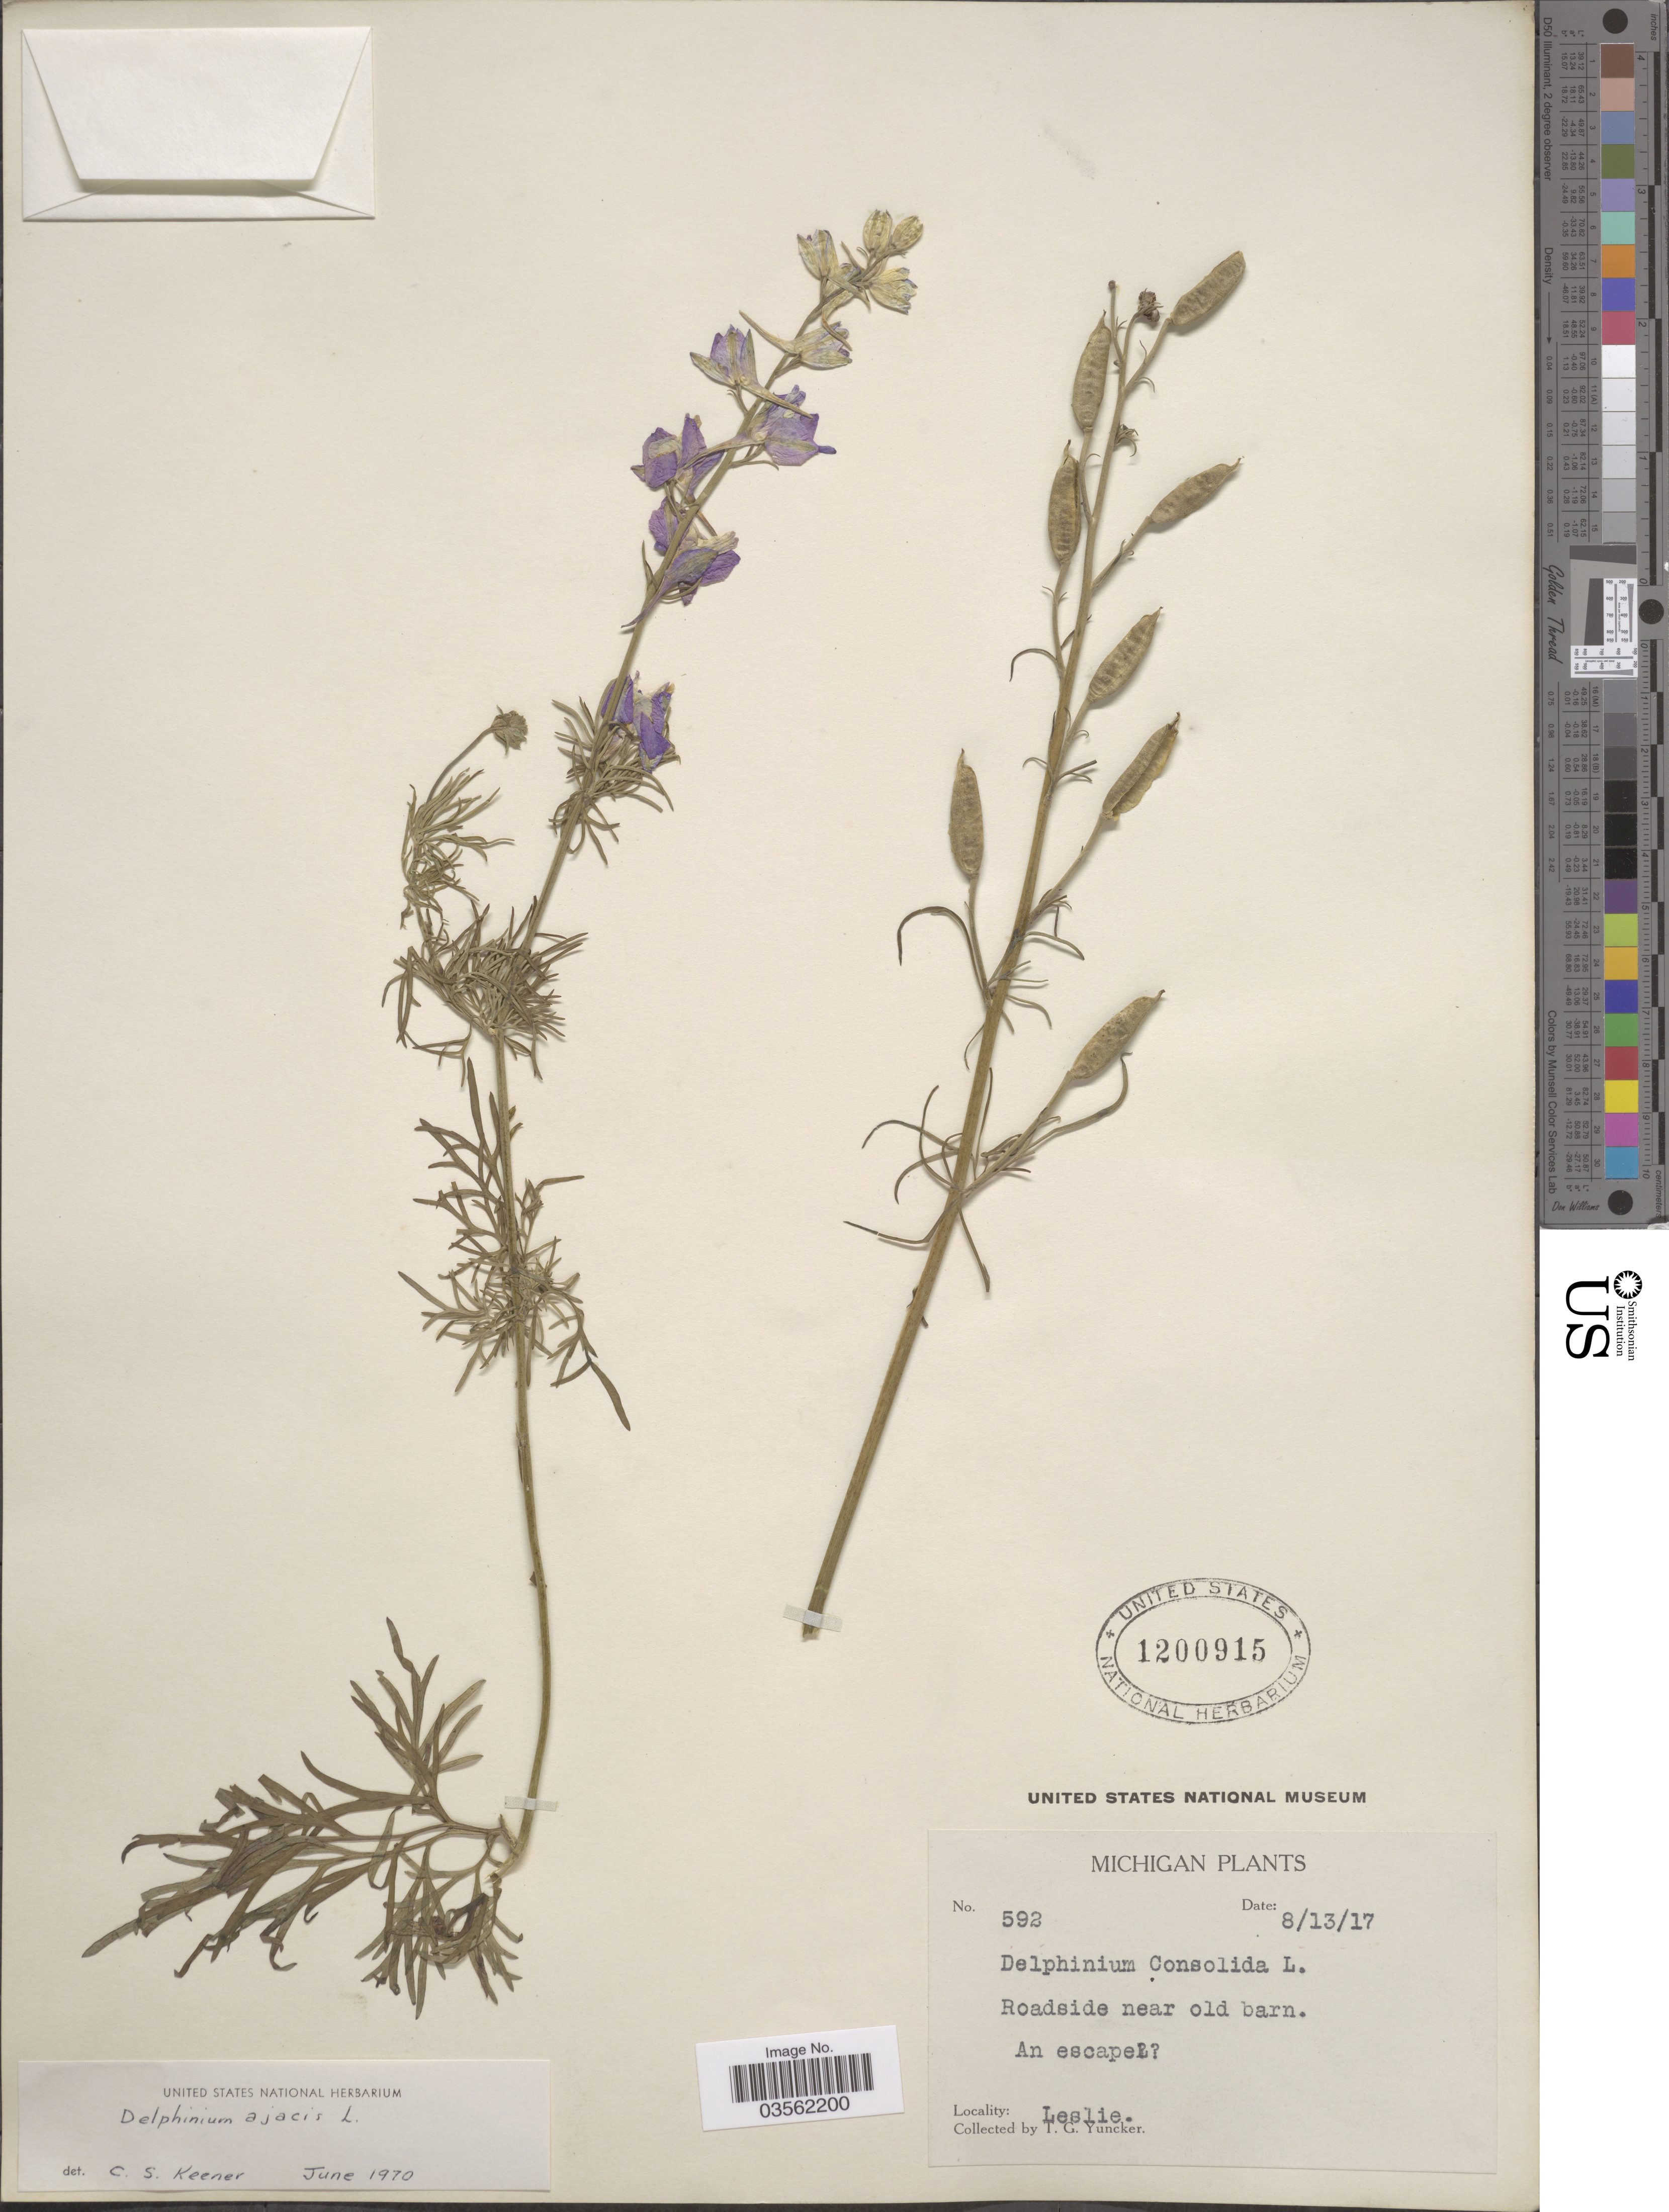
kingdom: Plantae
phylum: Tracheophyta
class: Magnoliopsida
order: Ranunculales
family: Ranunculaceae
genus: Delphinium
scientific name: Delphinium ajacis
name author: L.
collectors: T. G. Yuncker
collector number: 592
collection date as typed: Transcribed d/m/y: 13/8/17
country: United States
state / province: Michigan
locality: Roadside near old barn. Leslie.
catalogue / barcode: US 1200915